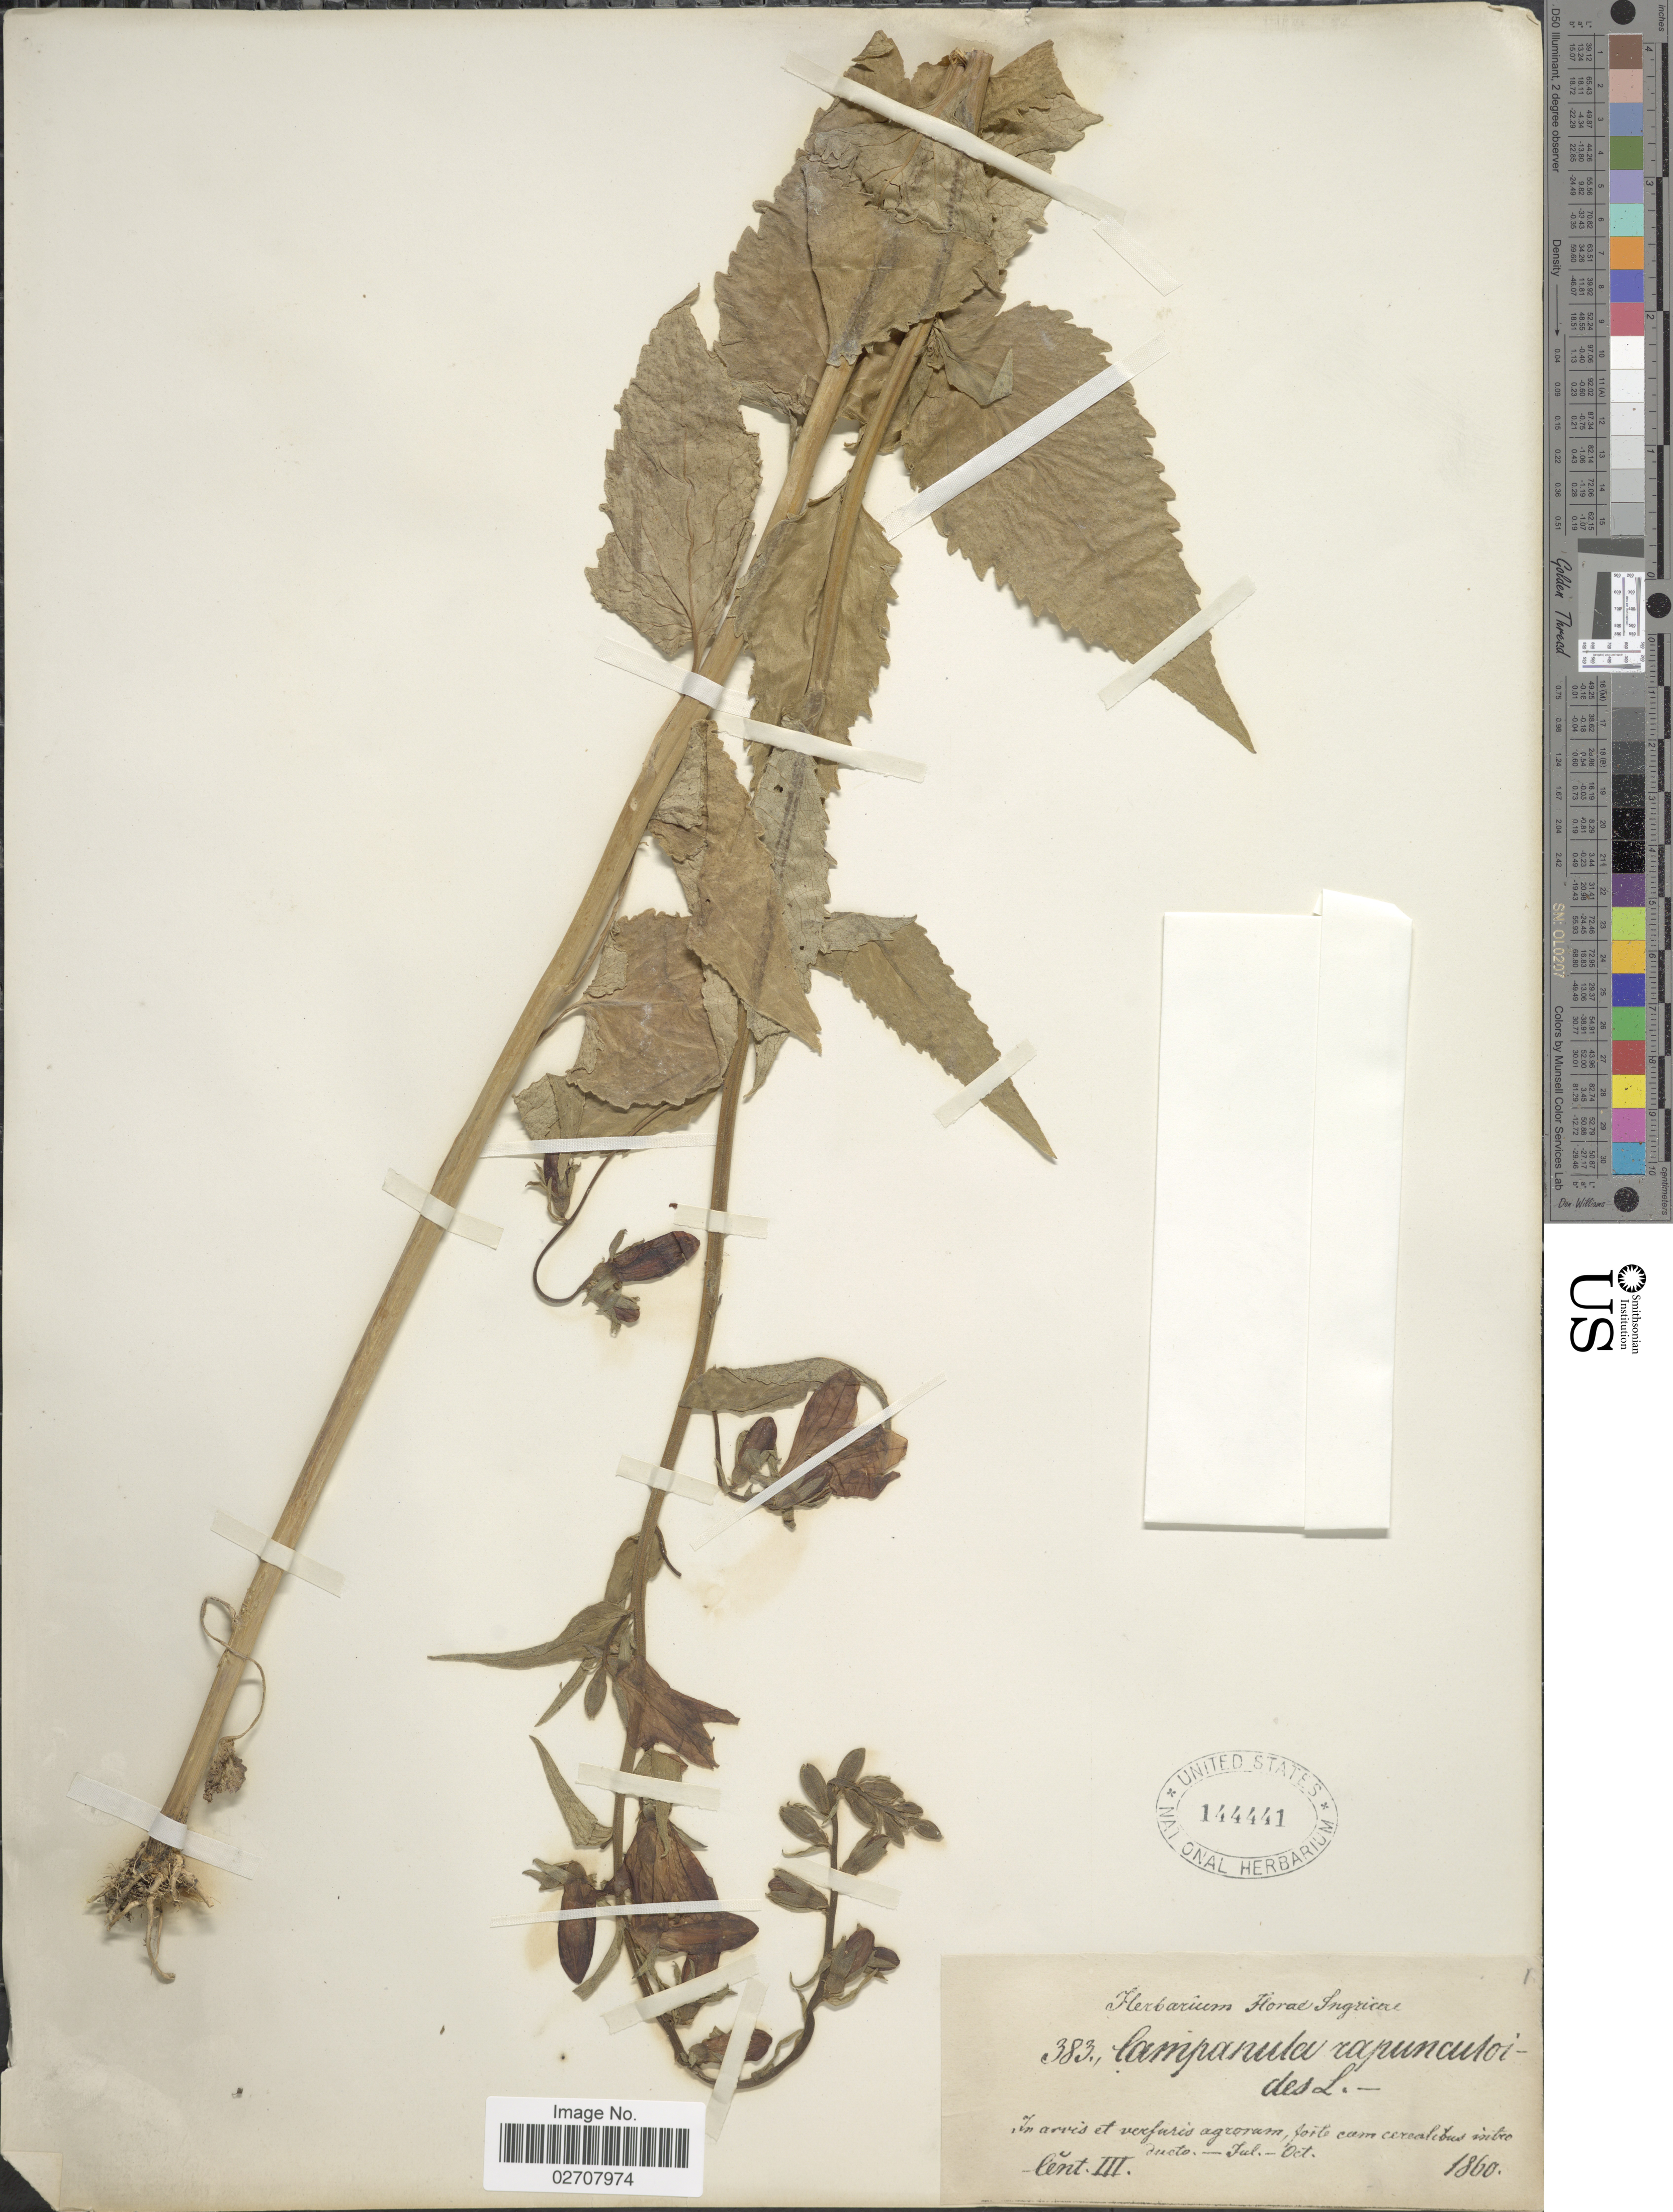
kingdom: Plantae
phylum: Tracheophyta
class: Magnoliopsida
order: Asterales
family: Campanulaceae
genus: Campanula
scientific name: Campanula rapunculoides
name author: L.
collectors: Herbarium Florae Ingricae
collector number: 383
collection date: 1860-07/1860-10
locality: In arvis et verfuris agroram, forte cam cerealibus intro ducto [interpreted]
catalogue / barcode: US 14441